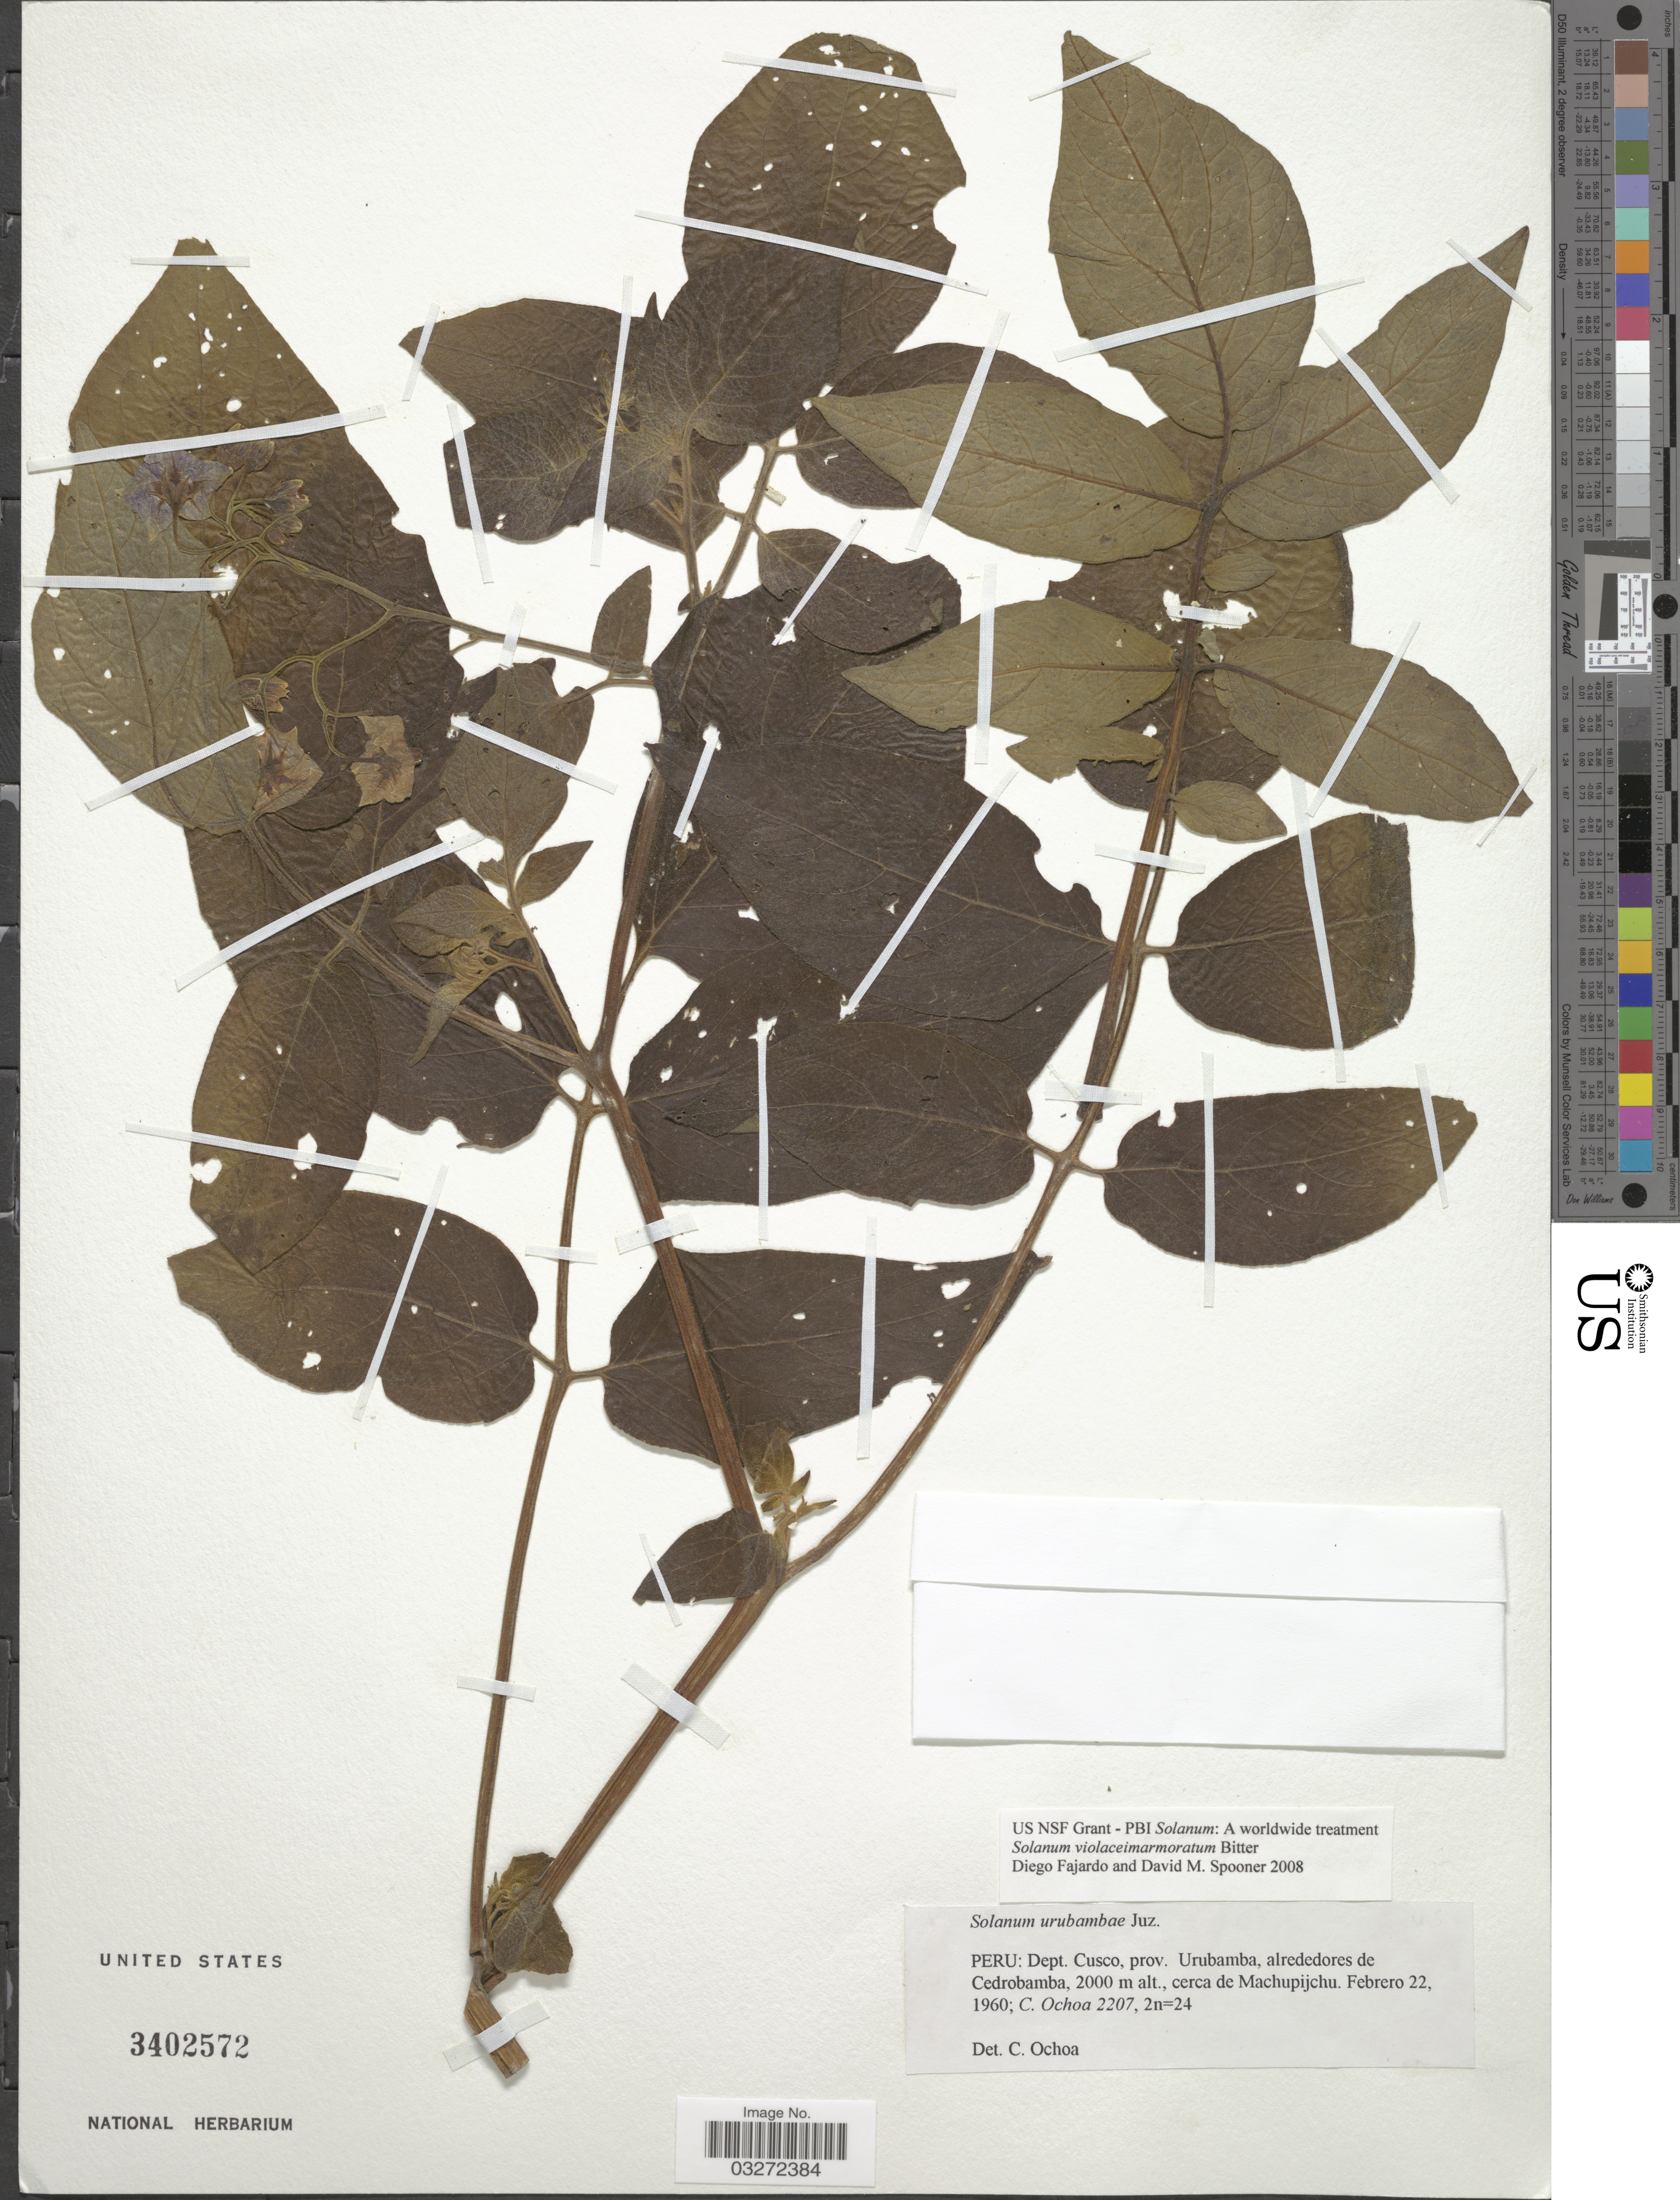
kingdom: Plantae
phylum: Tracheophyta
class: Magnoliopsida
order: Solanales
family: Solanaceae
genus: Solanum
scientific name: Solanum violaceimarmoratum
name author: Bitter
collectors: C. Ochoa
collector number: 2207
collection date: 1960-02-22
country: Peru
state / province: Cusco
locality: Dept. Cusco, prov. Urubamba, alrededores de Cedrobamba, cerca de Machupijchu.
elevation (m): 2000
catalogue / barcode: US 3402572